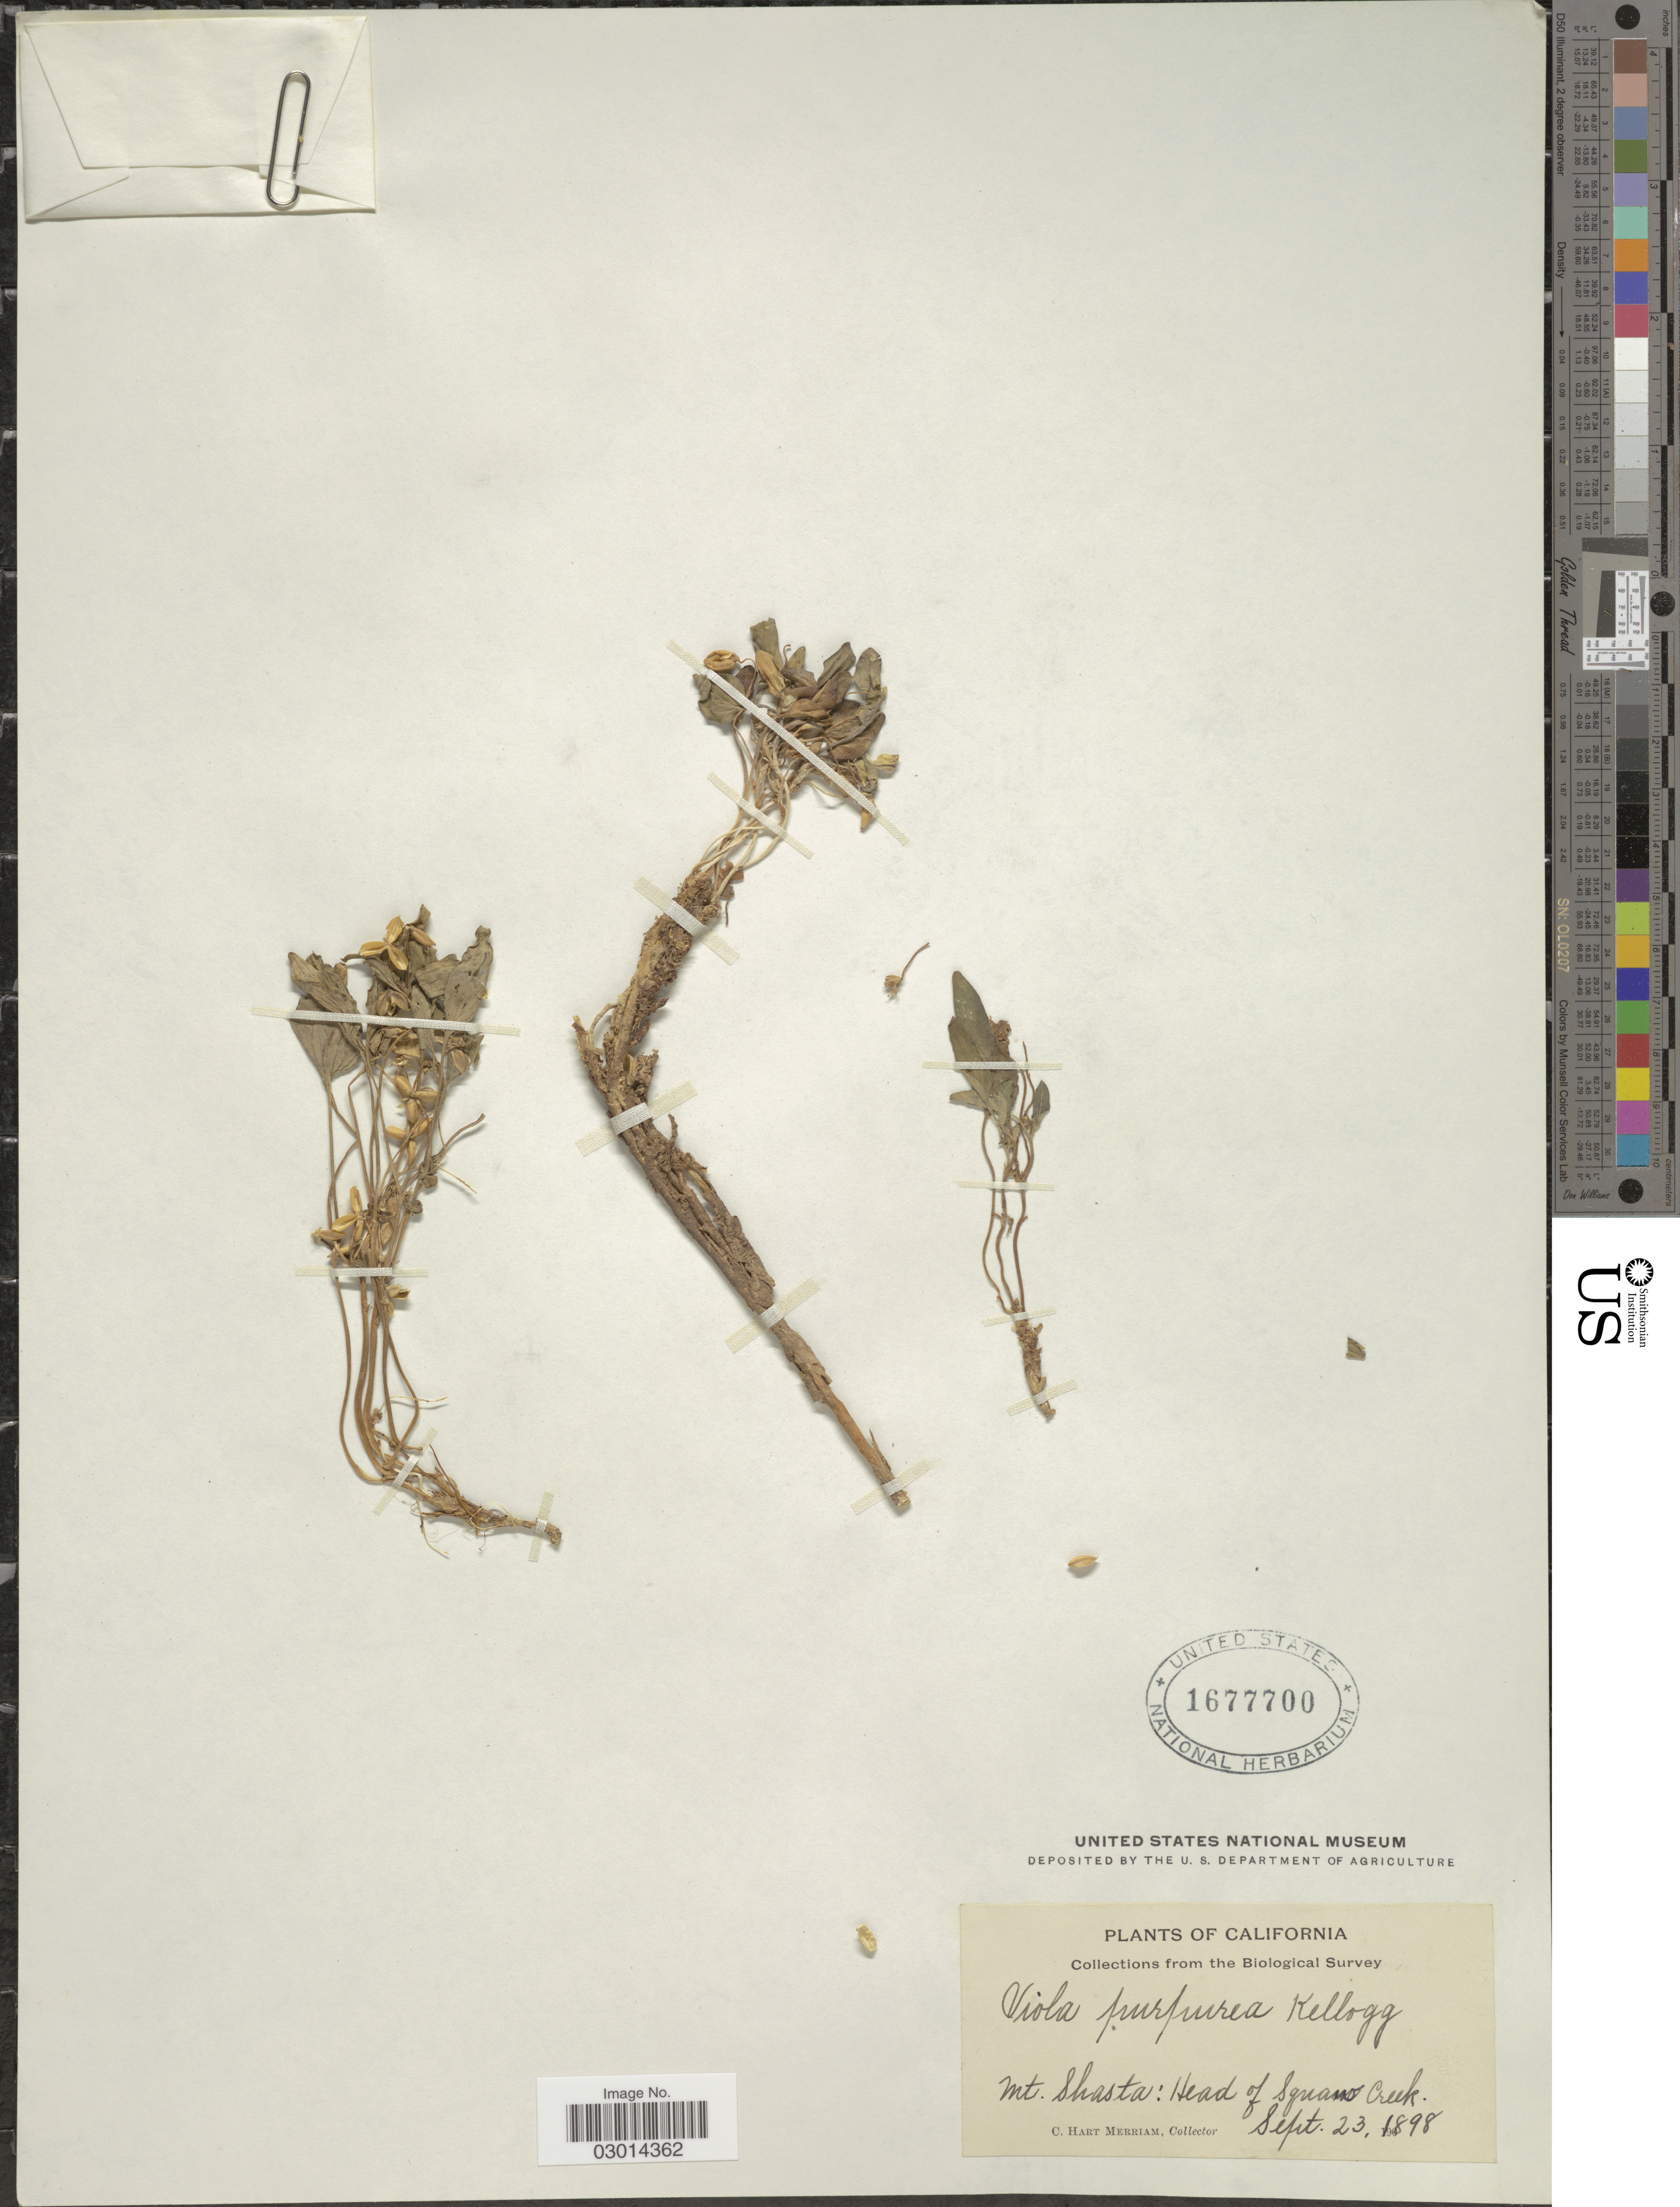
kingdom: Plantae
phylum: Tracheophyta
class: Magnoliopsida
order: Malpighiales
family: Violaceae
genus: Viola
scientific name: Viola purpurea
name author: Kellogg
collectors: C. Merriam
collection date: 1898-09-23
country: United States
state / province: California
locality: Mt. Shasta: Head of Squaw Creek.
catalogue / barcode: US 1677700